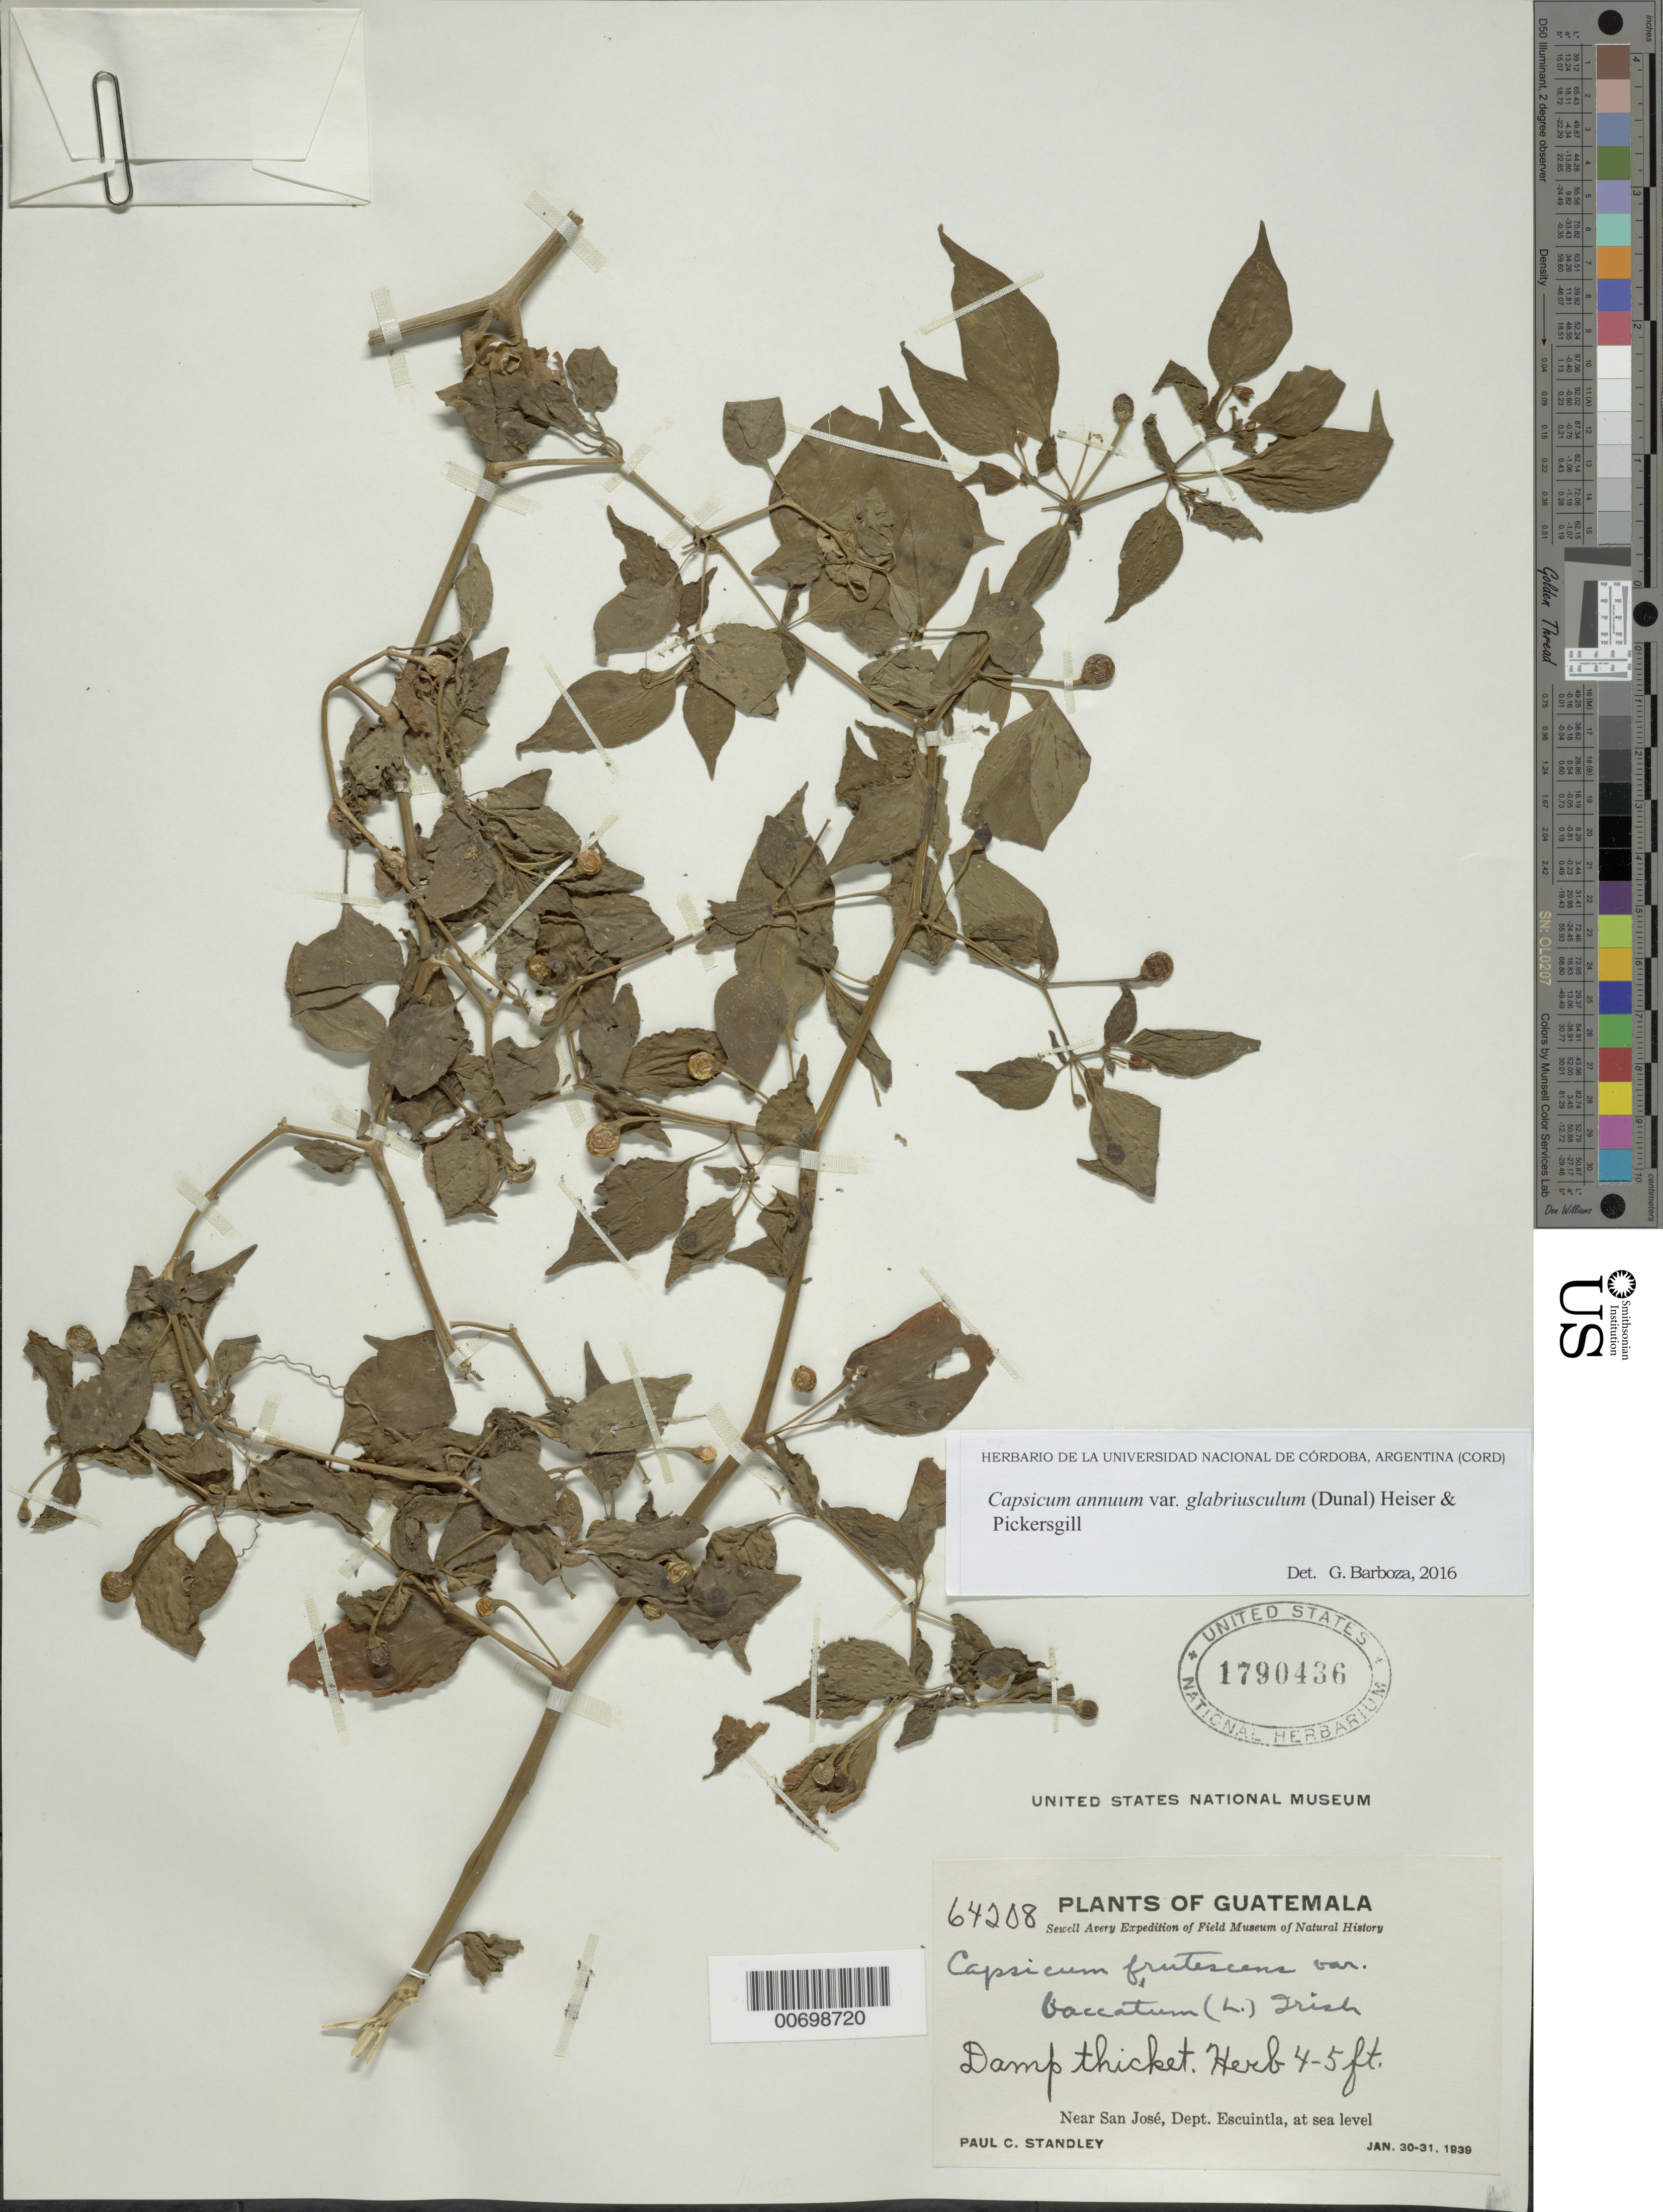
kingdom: Plantae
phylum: Tracheophyta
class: Magnoliopsida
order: Solanales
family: Solanaceae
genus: Capsicum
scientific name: Capsicum annuum var. glabriusculum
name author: (Dunal) Heiser & Pickersgill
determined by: Barboza, G. E., (CORD), Museo Botanico - Cordoba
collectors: P. C. Standley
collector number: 64208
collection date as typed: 30 Jan 1939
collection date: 1939-01-30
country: Guatemala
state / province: Escuintla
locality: San Jose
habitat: Damp tichket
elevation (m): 0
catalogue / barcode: US 1790436